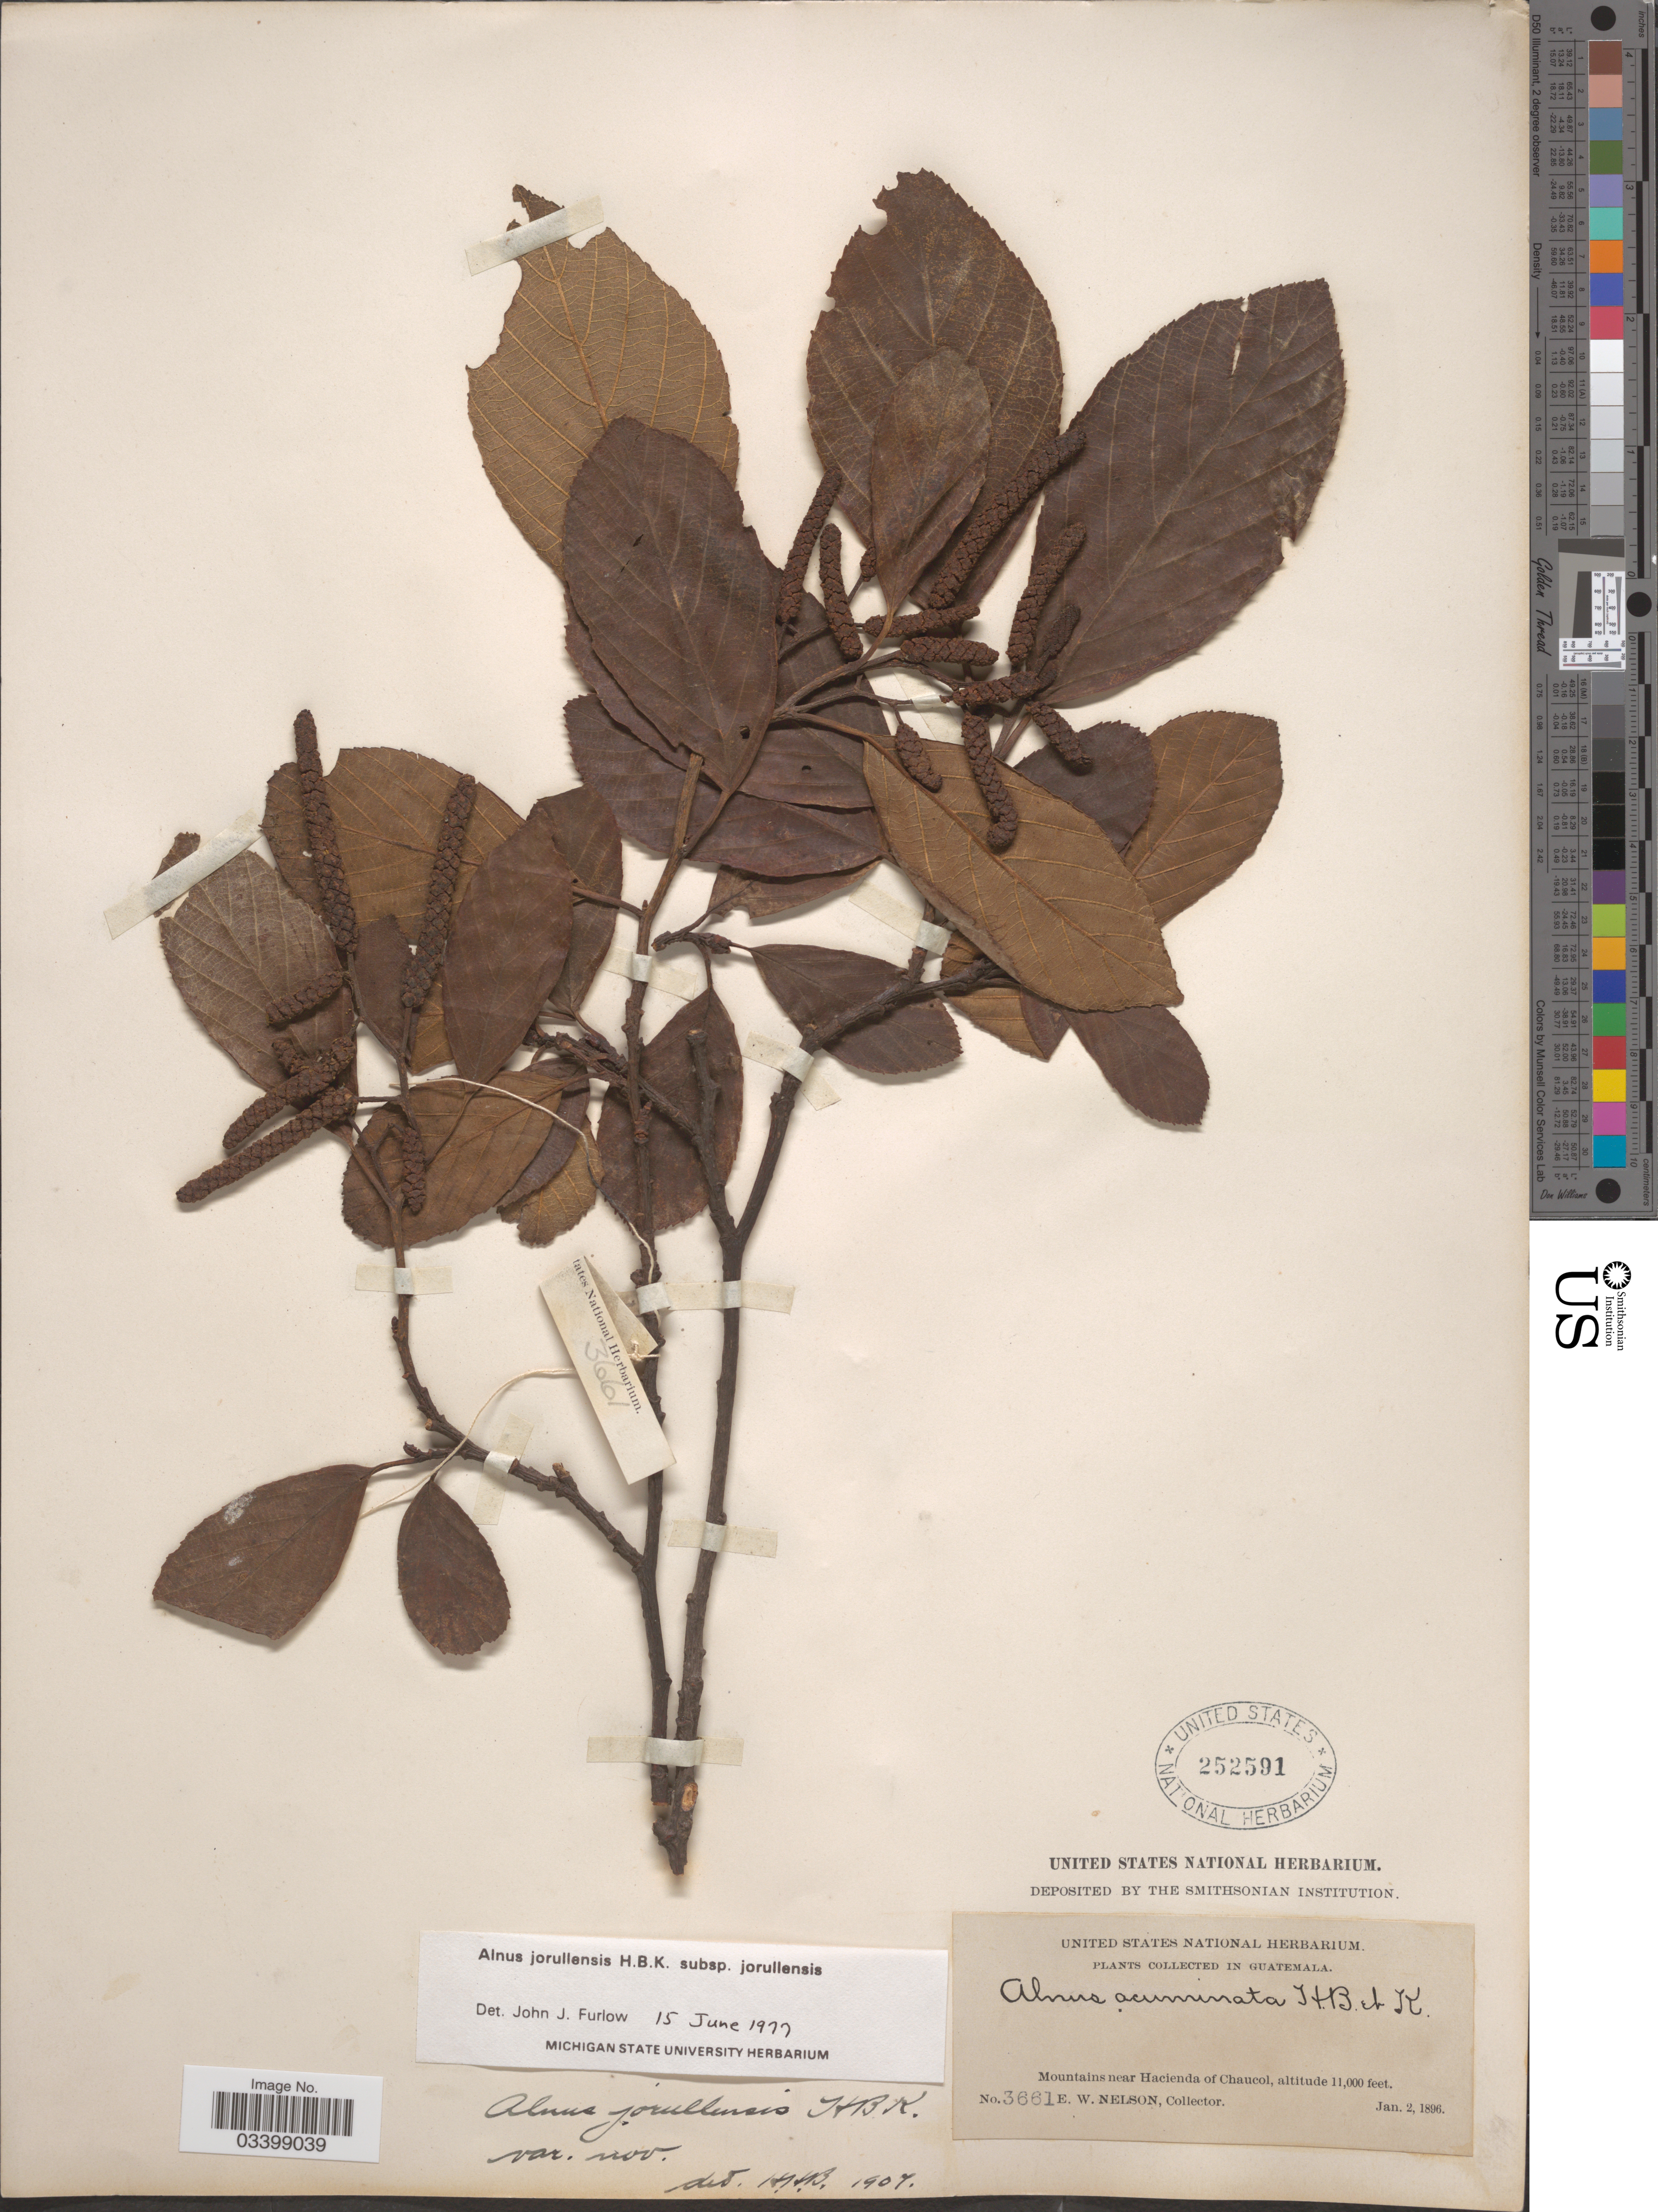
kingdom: Plantae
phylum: Tracheophyta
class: Magnoliopsida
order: Fagales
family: Betulaceae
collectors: E. W. Nelson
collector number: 3661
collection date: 1896-01-02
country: Guatemala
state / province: Guatemala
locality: Mountains near Hacienda of Chaucol.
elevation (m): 3353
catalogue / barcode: US 252591